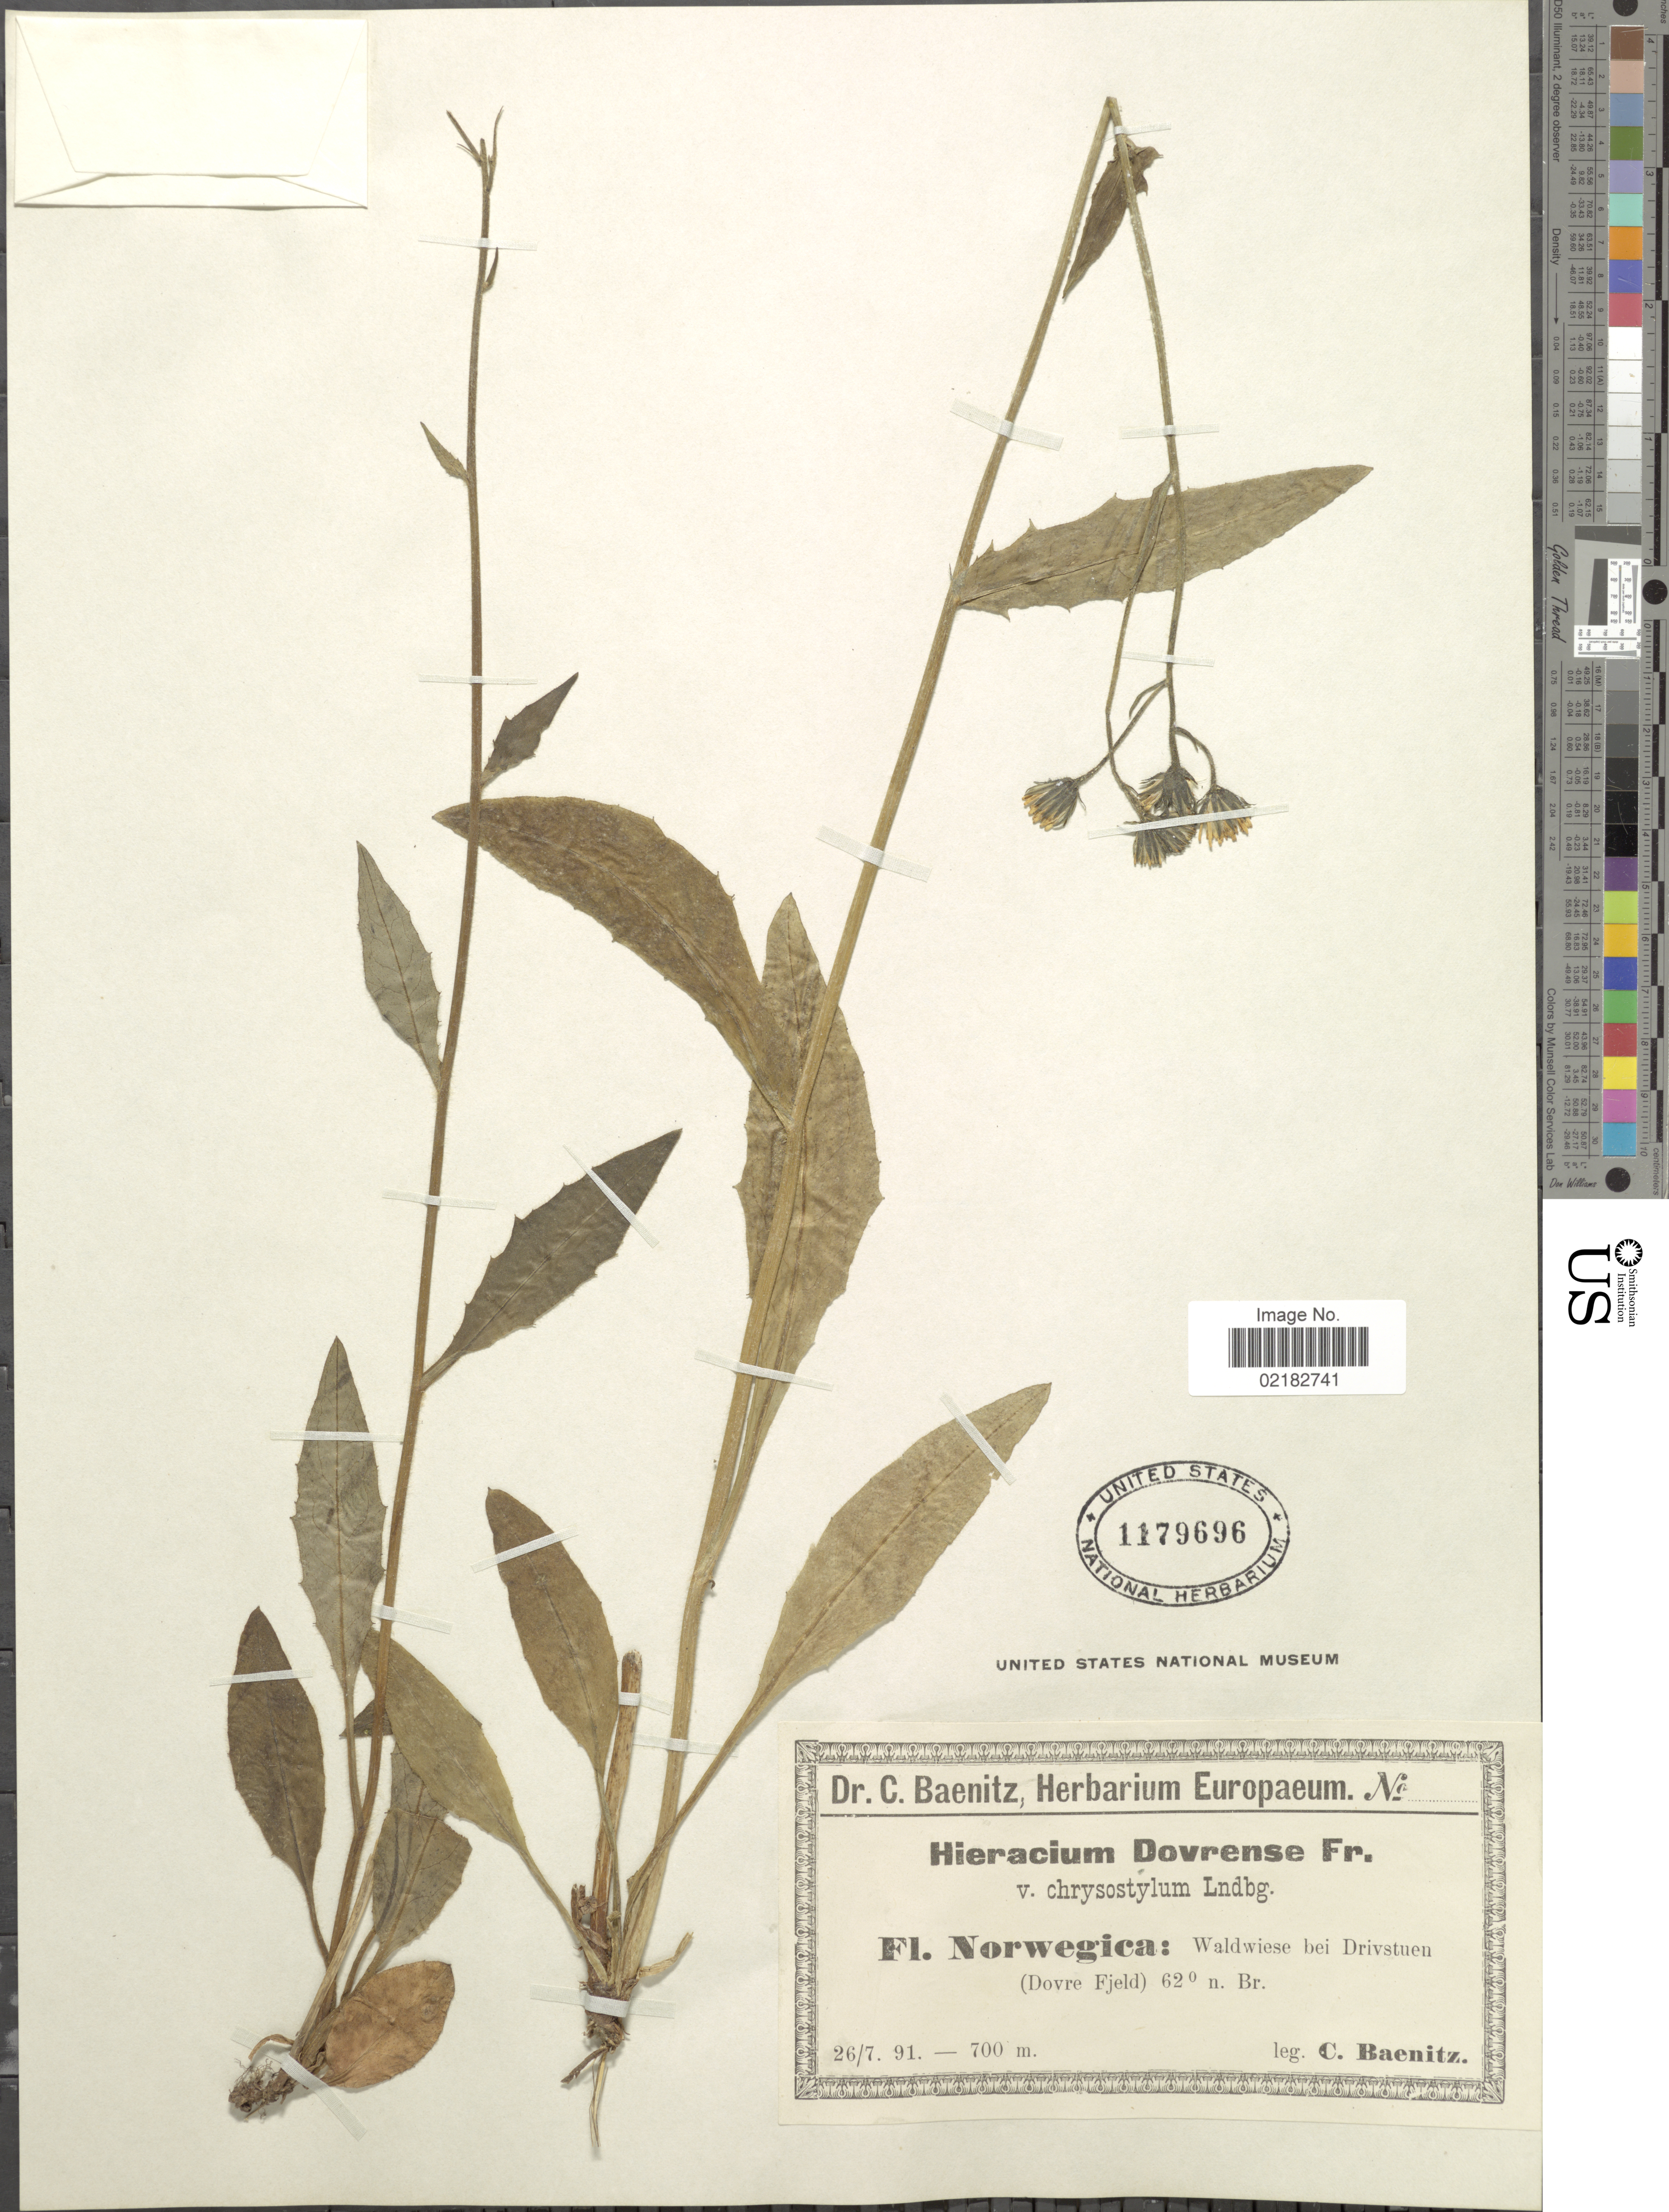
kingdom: Plantae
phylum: Tracheophyta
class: Magnoliopsida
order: Asterales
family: Asteraceae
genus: Hieracium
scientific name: Hieracium dovrense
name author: Fr.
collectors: C. G. Baenitz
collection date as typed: Transcribed d/m/y: 26/7/91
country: Norway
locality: Fl. Norwegica: Waldwiese bei Drivstuen (Dovre Fjeld)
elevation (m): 700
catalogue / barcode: US 1179696